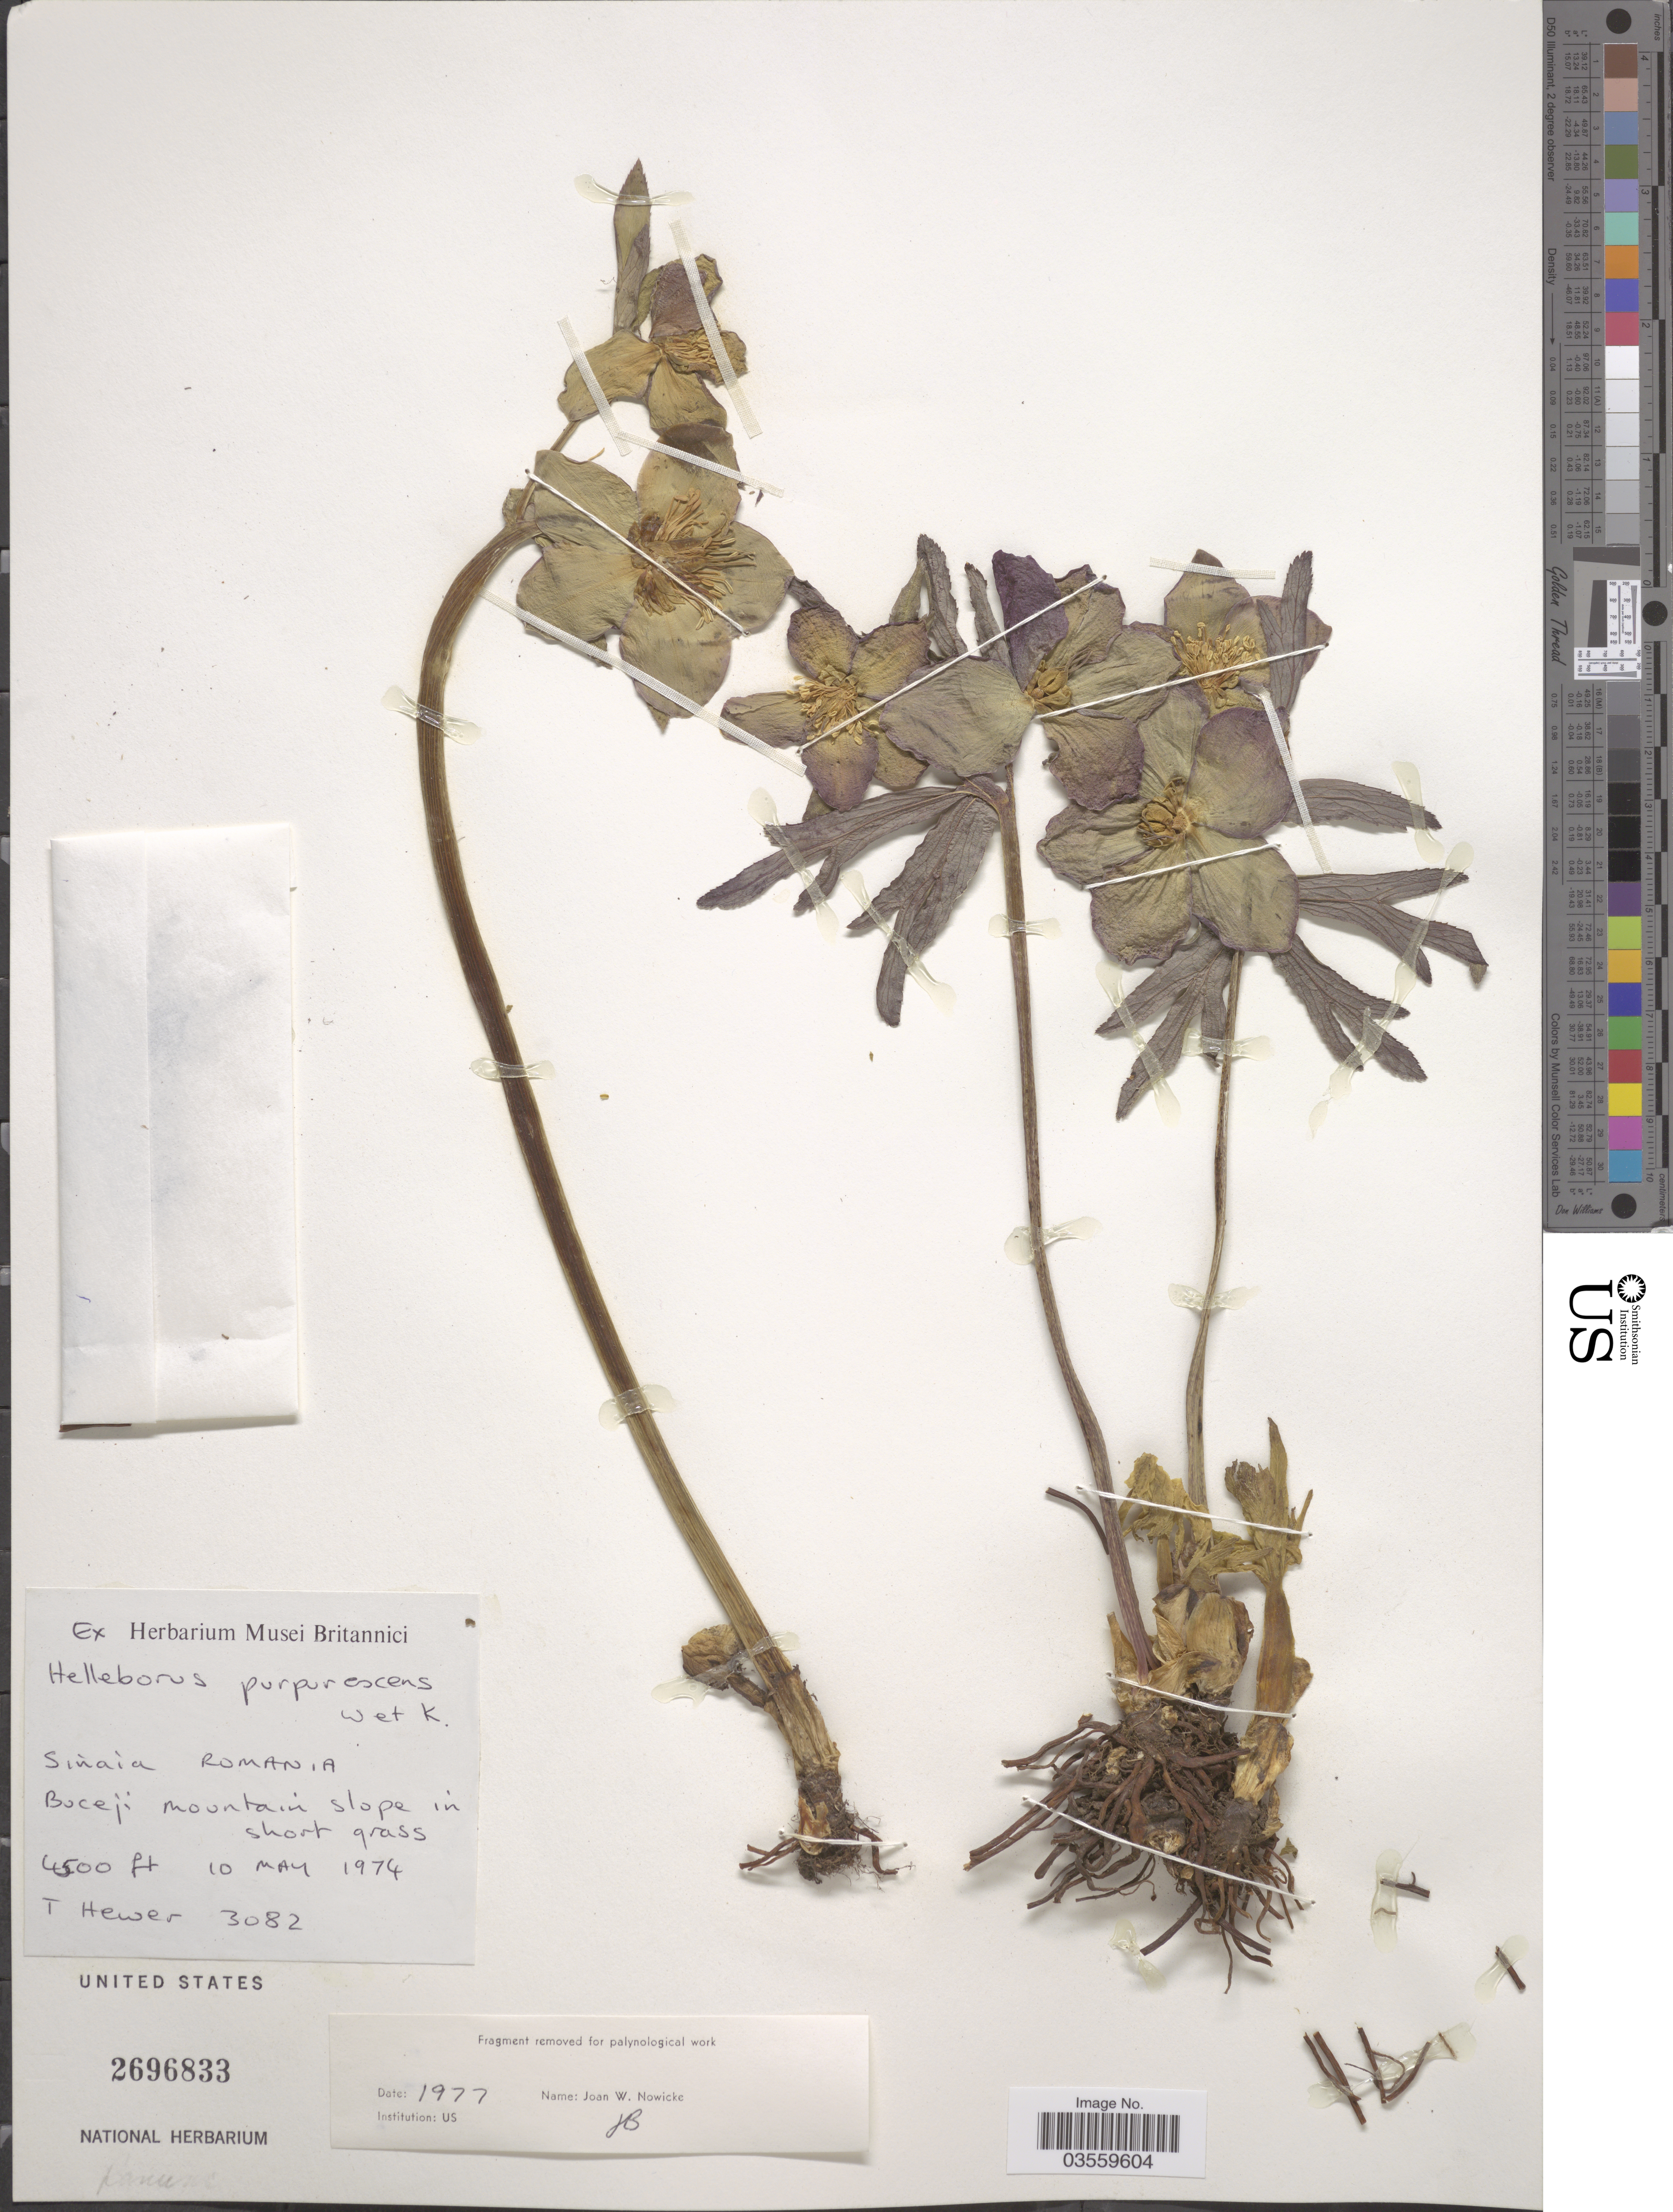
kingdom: Plantae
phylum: Tracheophyta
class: Magnoliopsida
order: Ranunculales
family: Ranunculaceae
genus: Helleborus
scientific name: Helleborus purpurascens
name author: Waldst. & Kit.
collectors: T. Hewer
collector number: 3082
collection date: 1974-05-10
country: Romania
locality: Sinaia. Boceji mountain slope.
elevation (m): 1372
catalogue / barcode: US 2696833